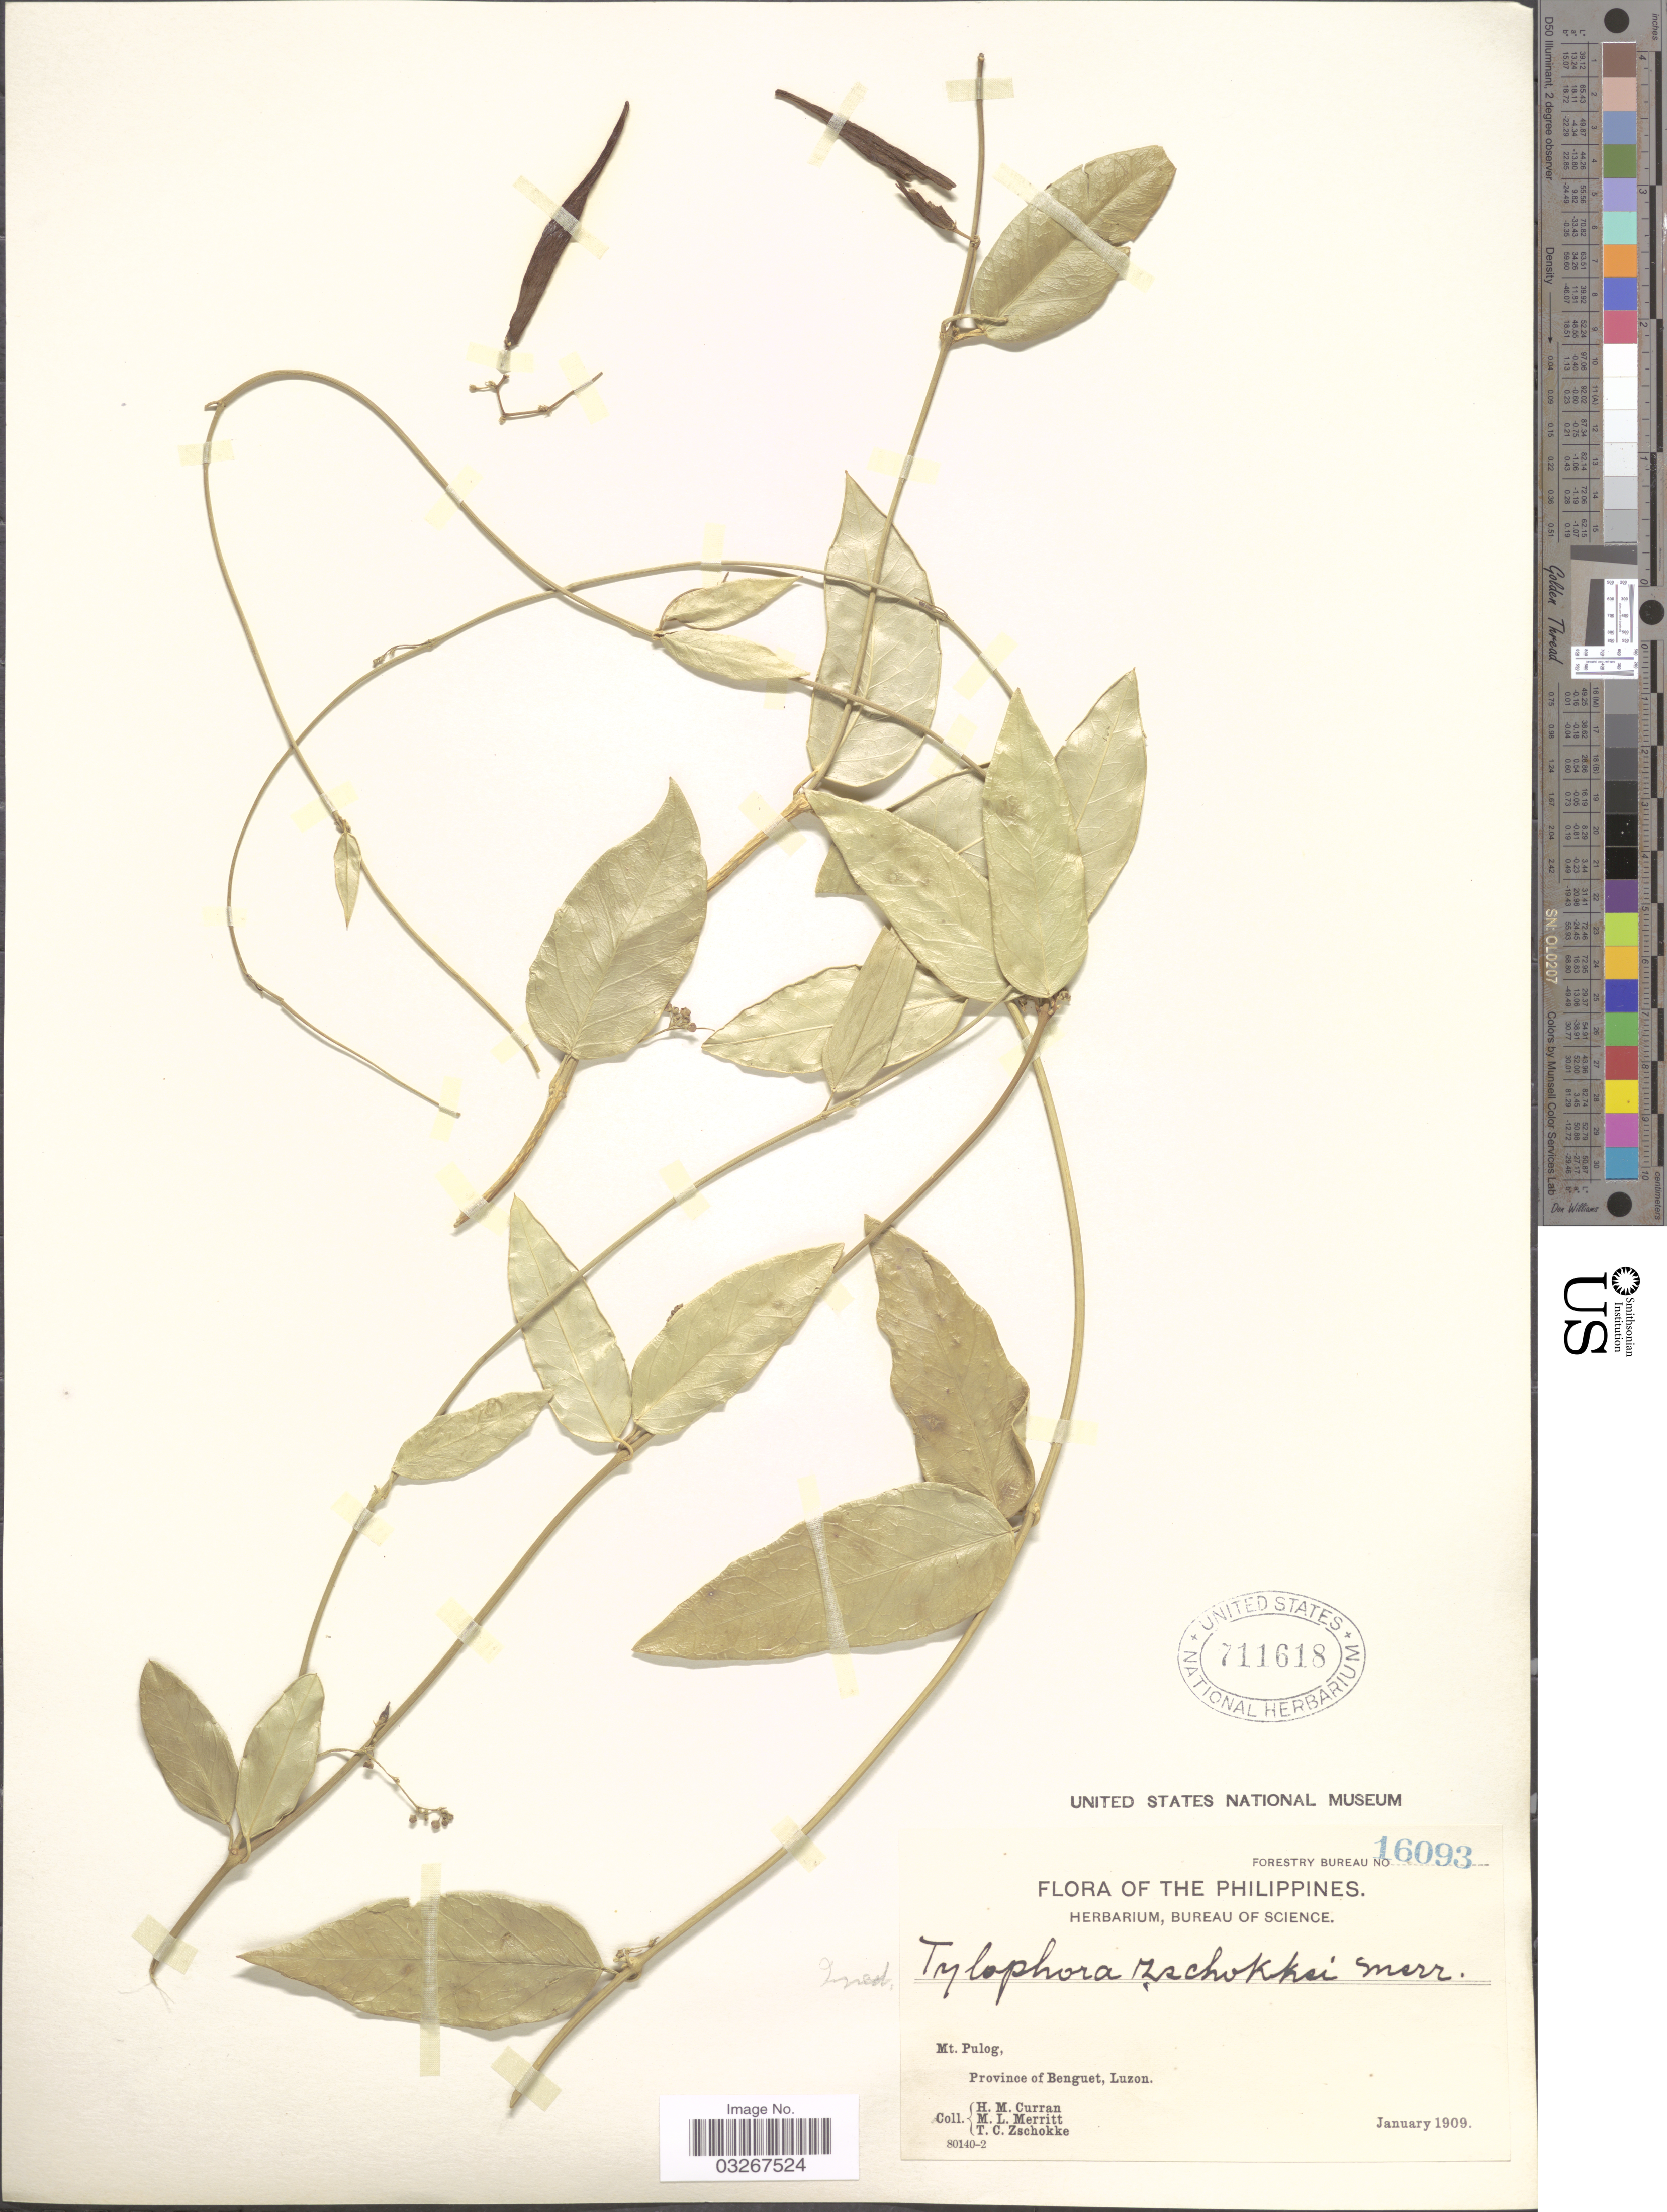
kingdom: Plantae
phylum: Tracheophyta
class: Magnoliopsida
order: Gentianales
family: Apocynaceae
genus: Tylophora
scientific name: Tylophora sp.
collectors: H. M. Curran, M. L. Merritt & T. C. Zschokke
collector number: Forestry Bureau 16093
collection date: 1909-01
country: Philippines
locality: Mt. Pulog, Province of Benguet, Luzon.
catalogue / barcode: US 711618